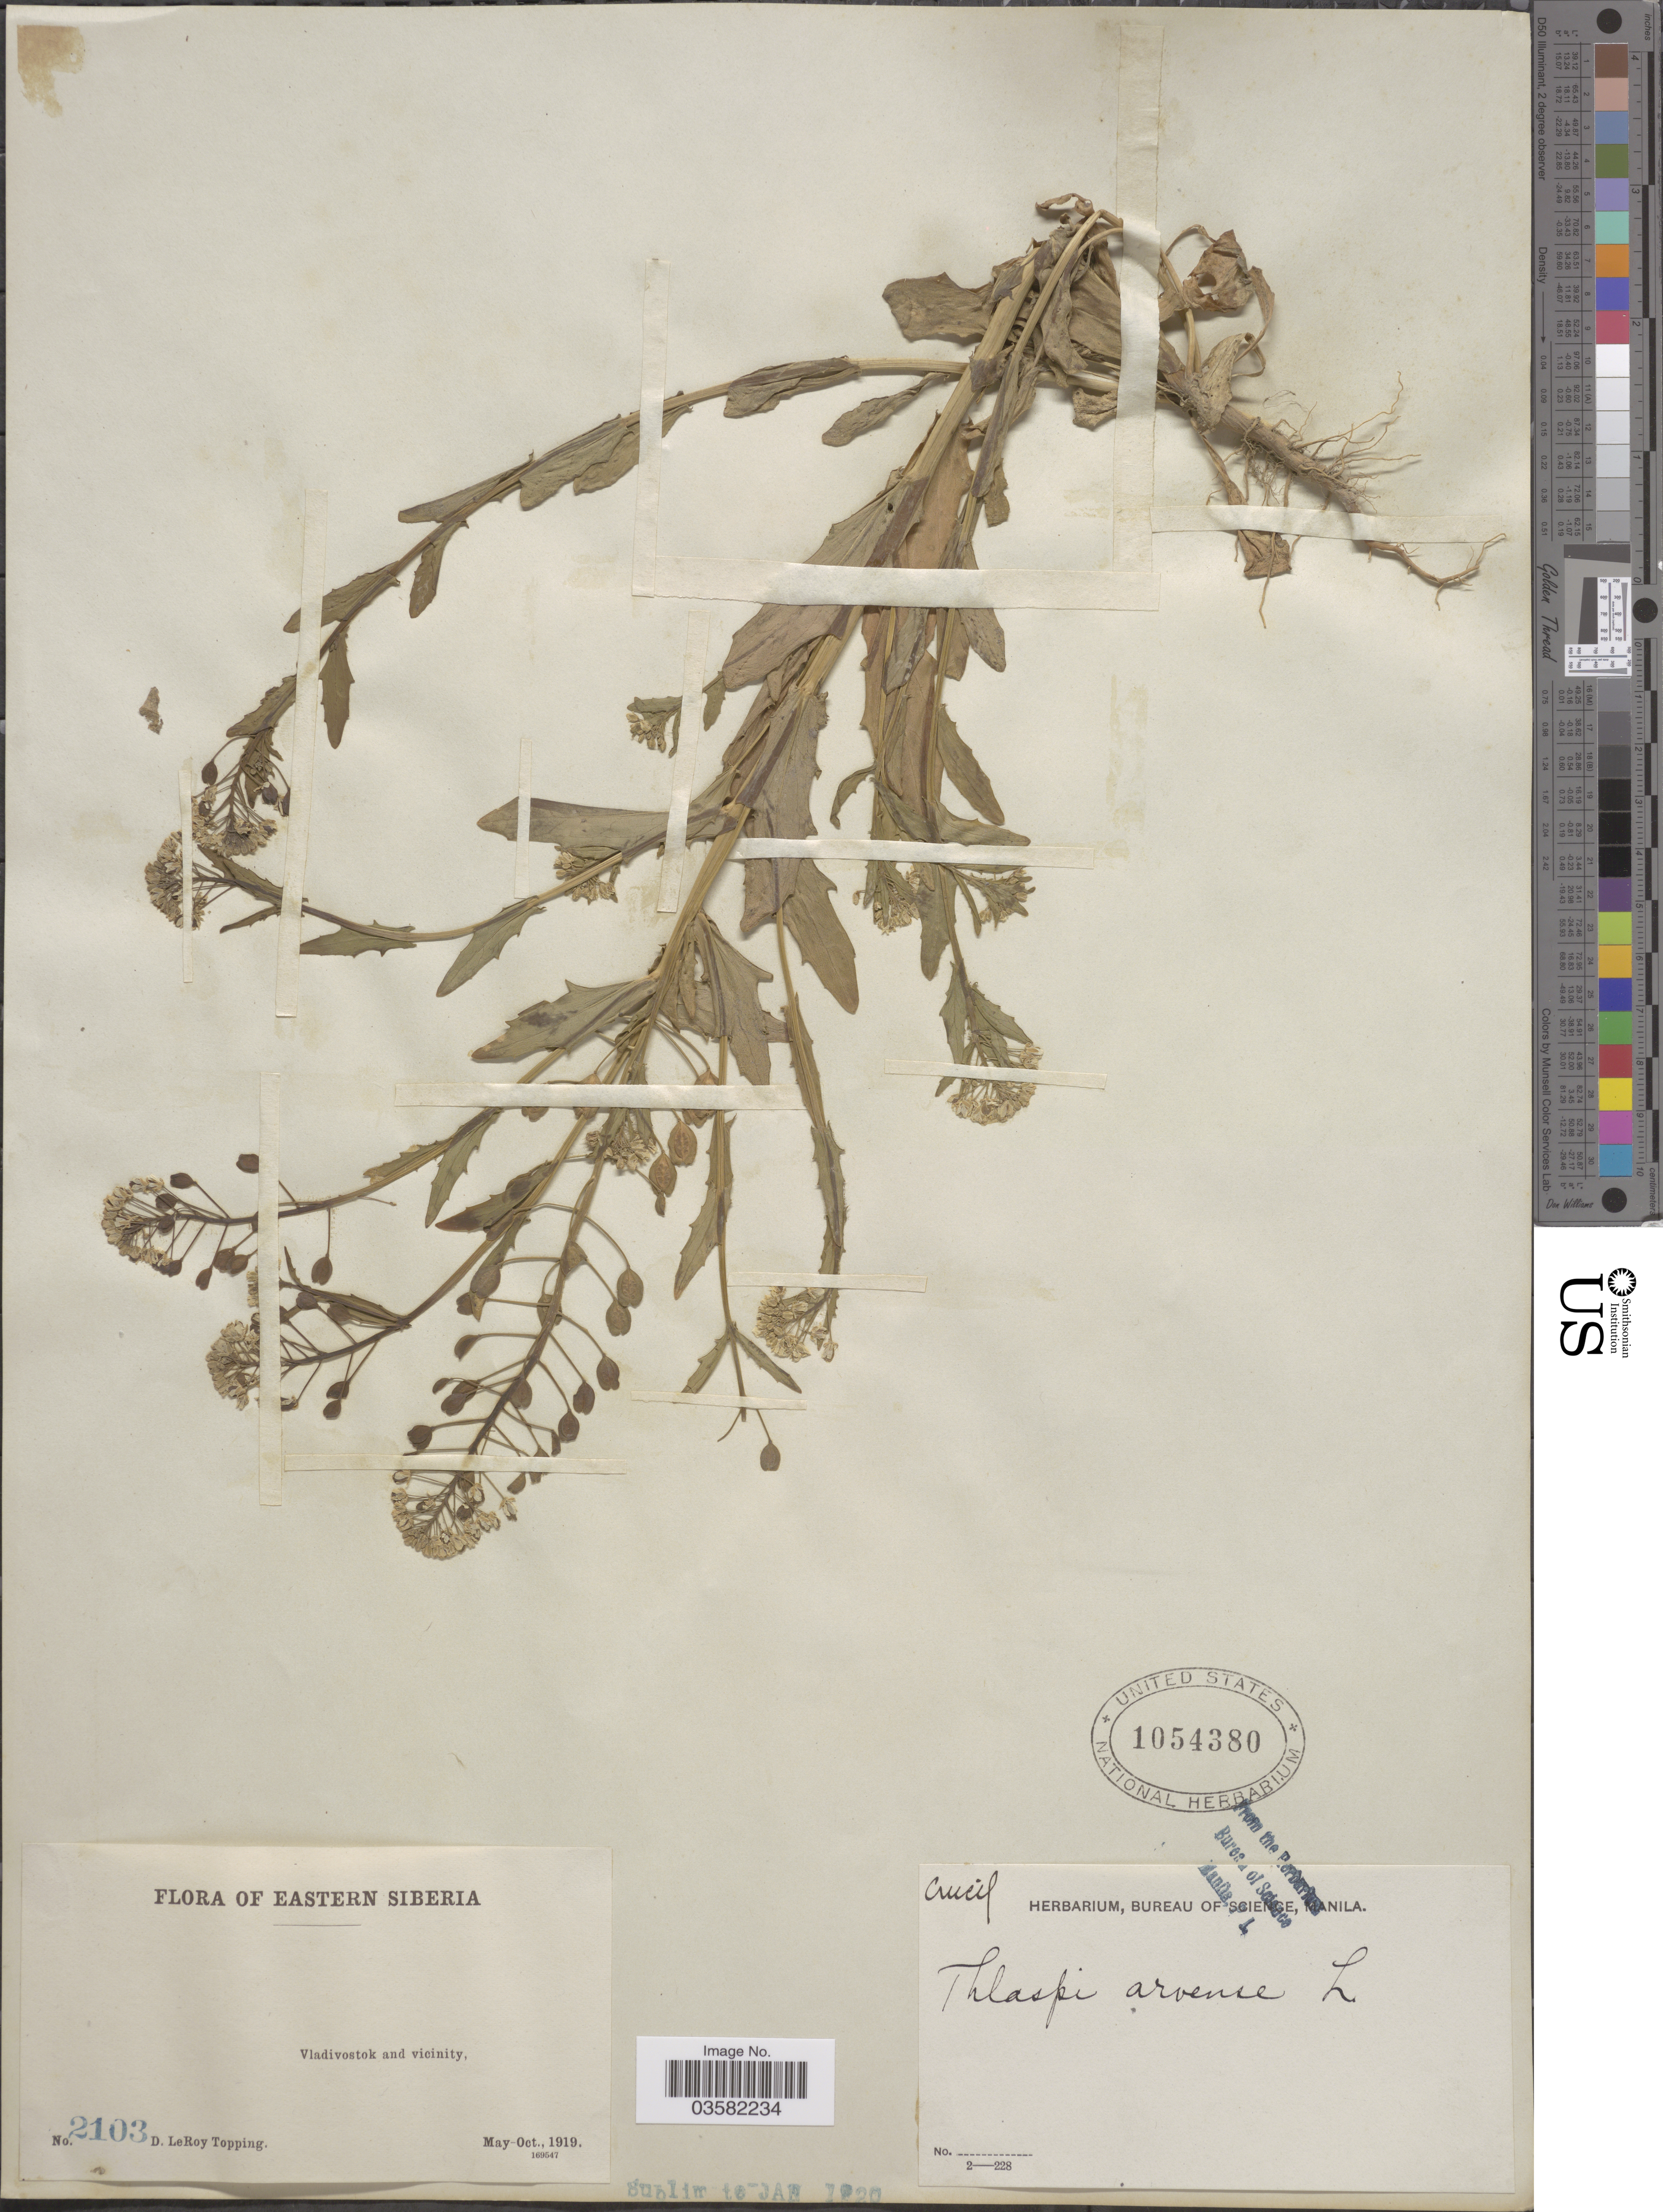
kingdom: Plantae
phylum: Tracheophyta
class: Magnoliopsida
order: Brassicales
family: Brassicaceae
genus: Thlaspi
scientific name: Thlaspi arvense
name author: L.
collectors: D. L. Topping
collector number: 2103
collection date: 1919-05/1919-10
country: Russian Federation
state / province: Primorsky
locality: Eastern Siberia. Vladivostok and vicinity.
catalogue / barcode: US 1054380